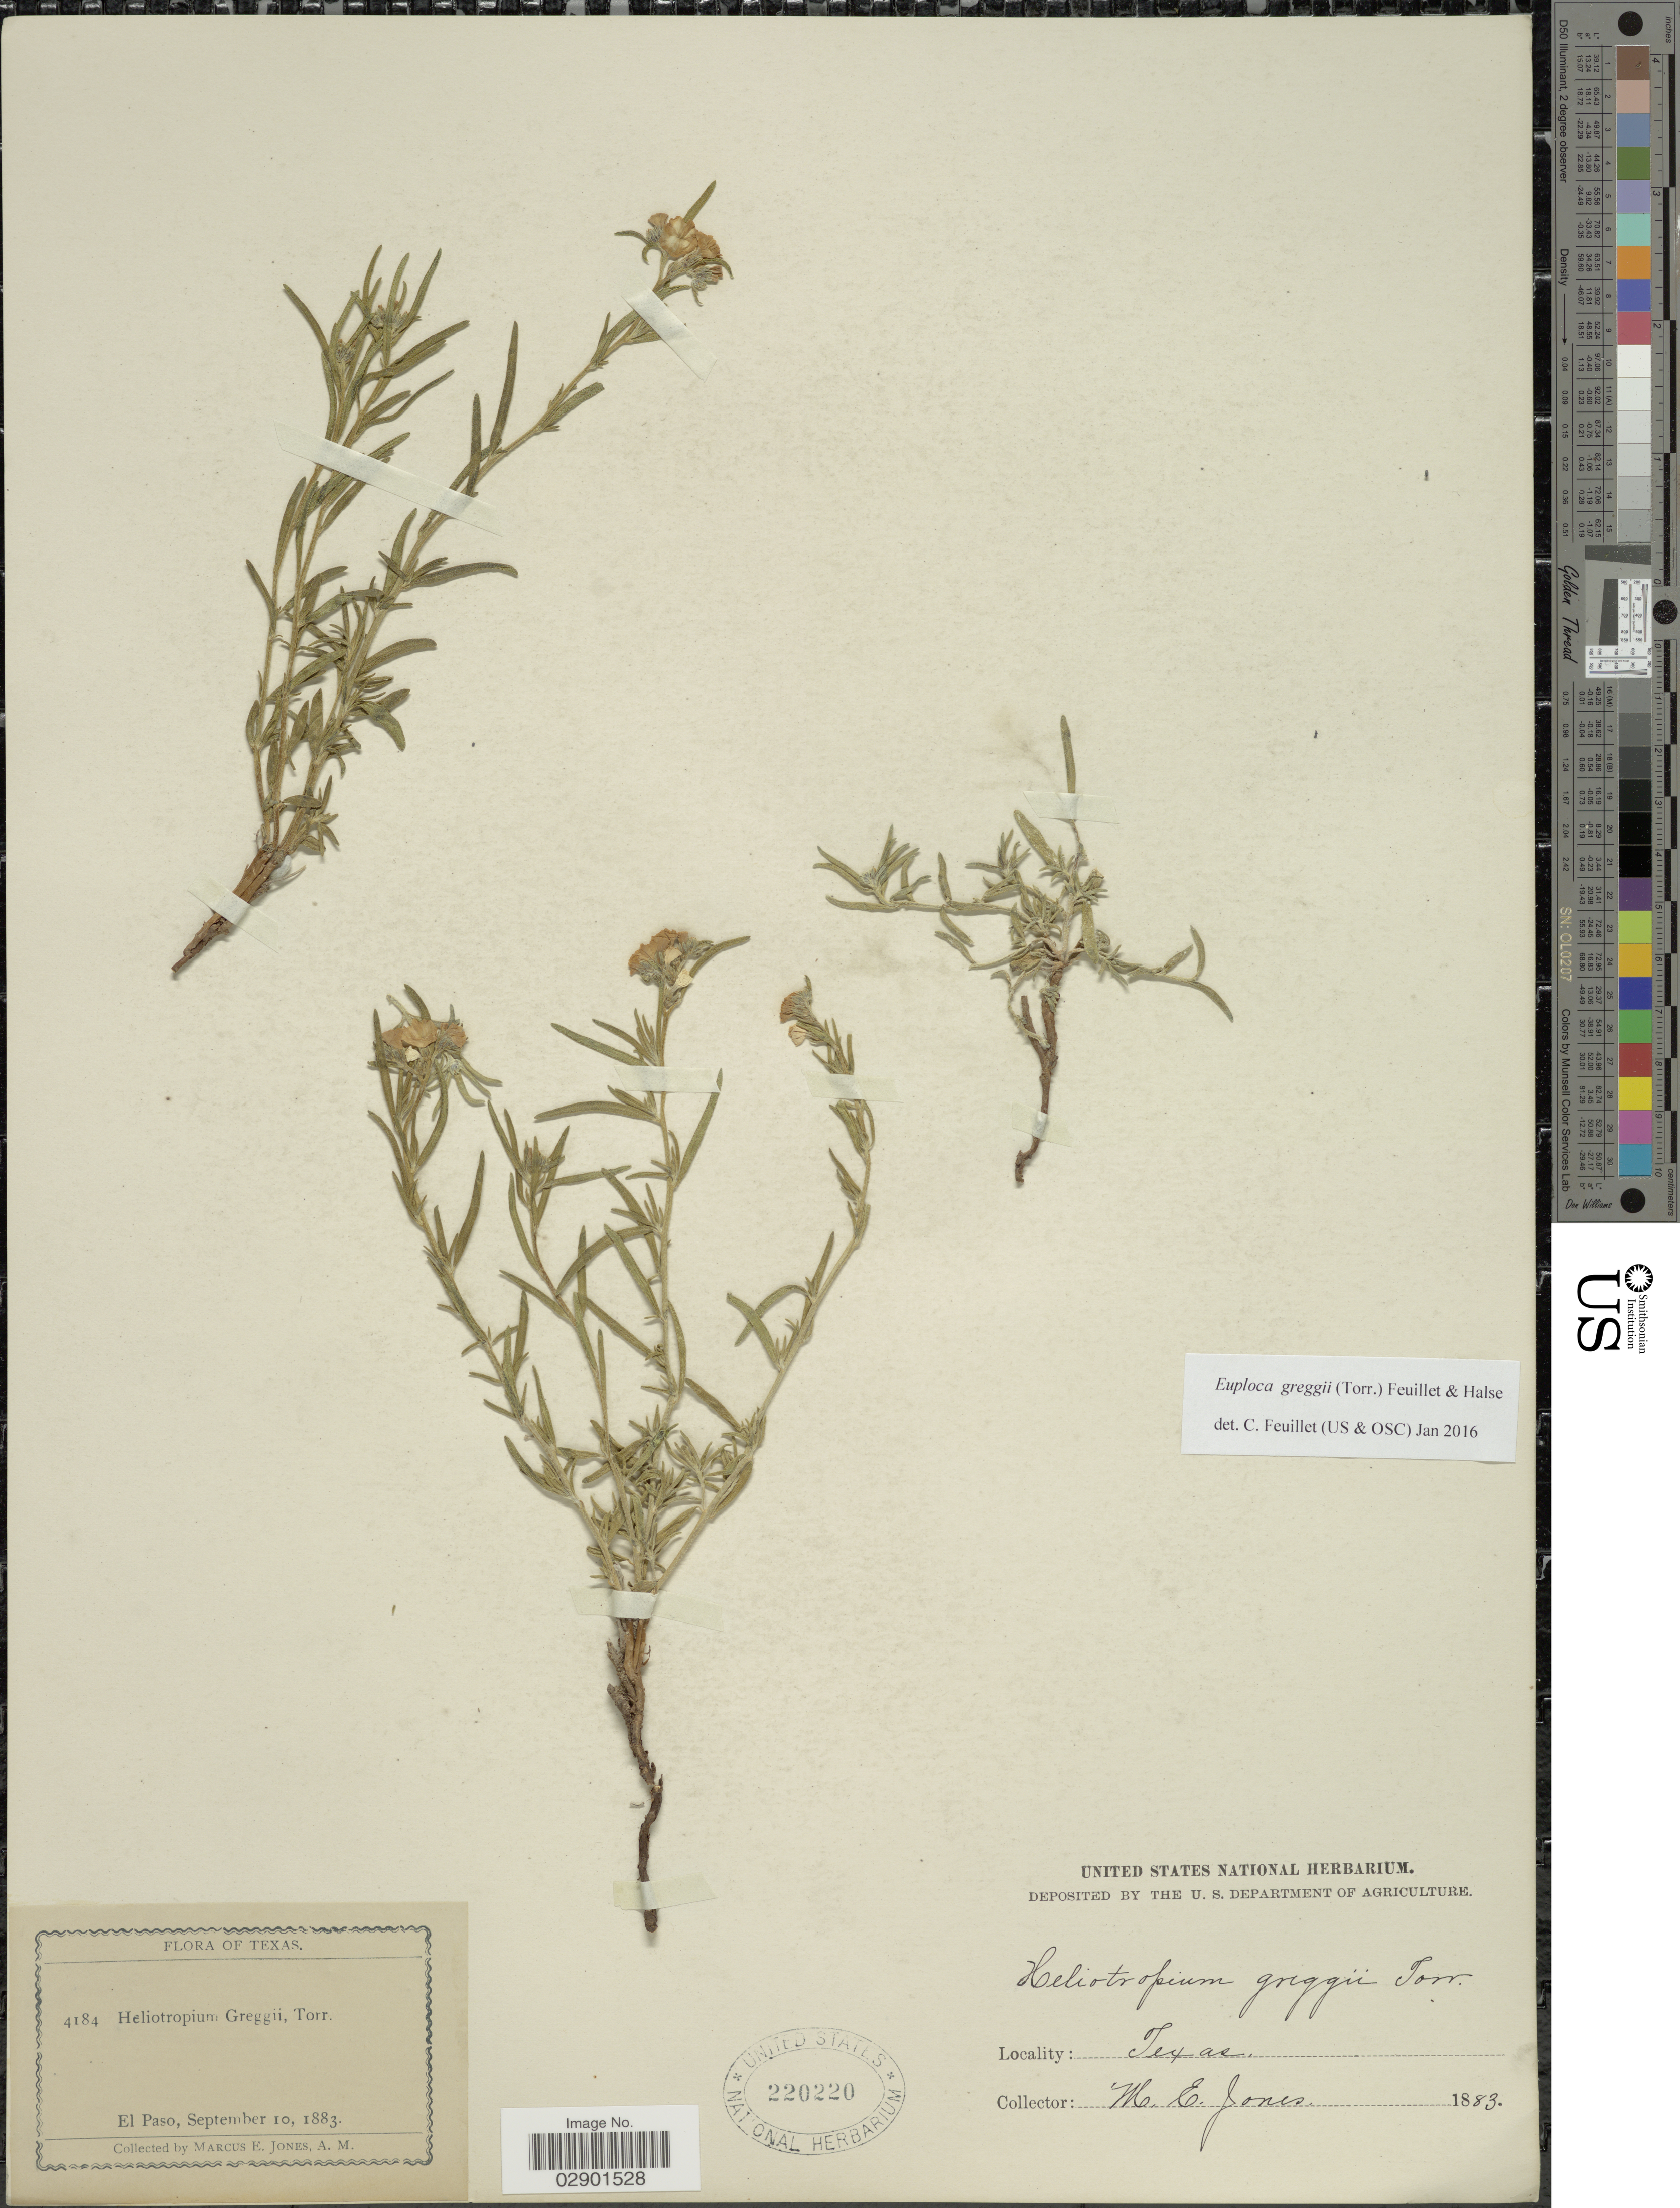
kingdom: Plantae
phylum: Tracheophyta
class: Magnoliopsida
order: Boraginales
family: Heliotropiaceae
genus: Euploca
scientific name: Euploca greggii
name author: (Torr.) Feuillet & Halse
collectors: M. E. Jones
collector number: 4184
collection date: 1883-09-10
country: United States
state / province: Texas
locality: El Paso.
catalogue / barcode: US 220220